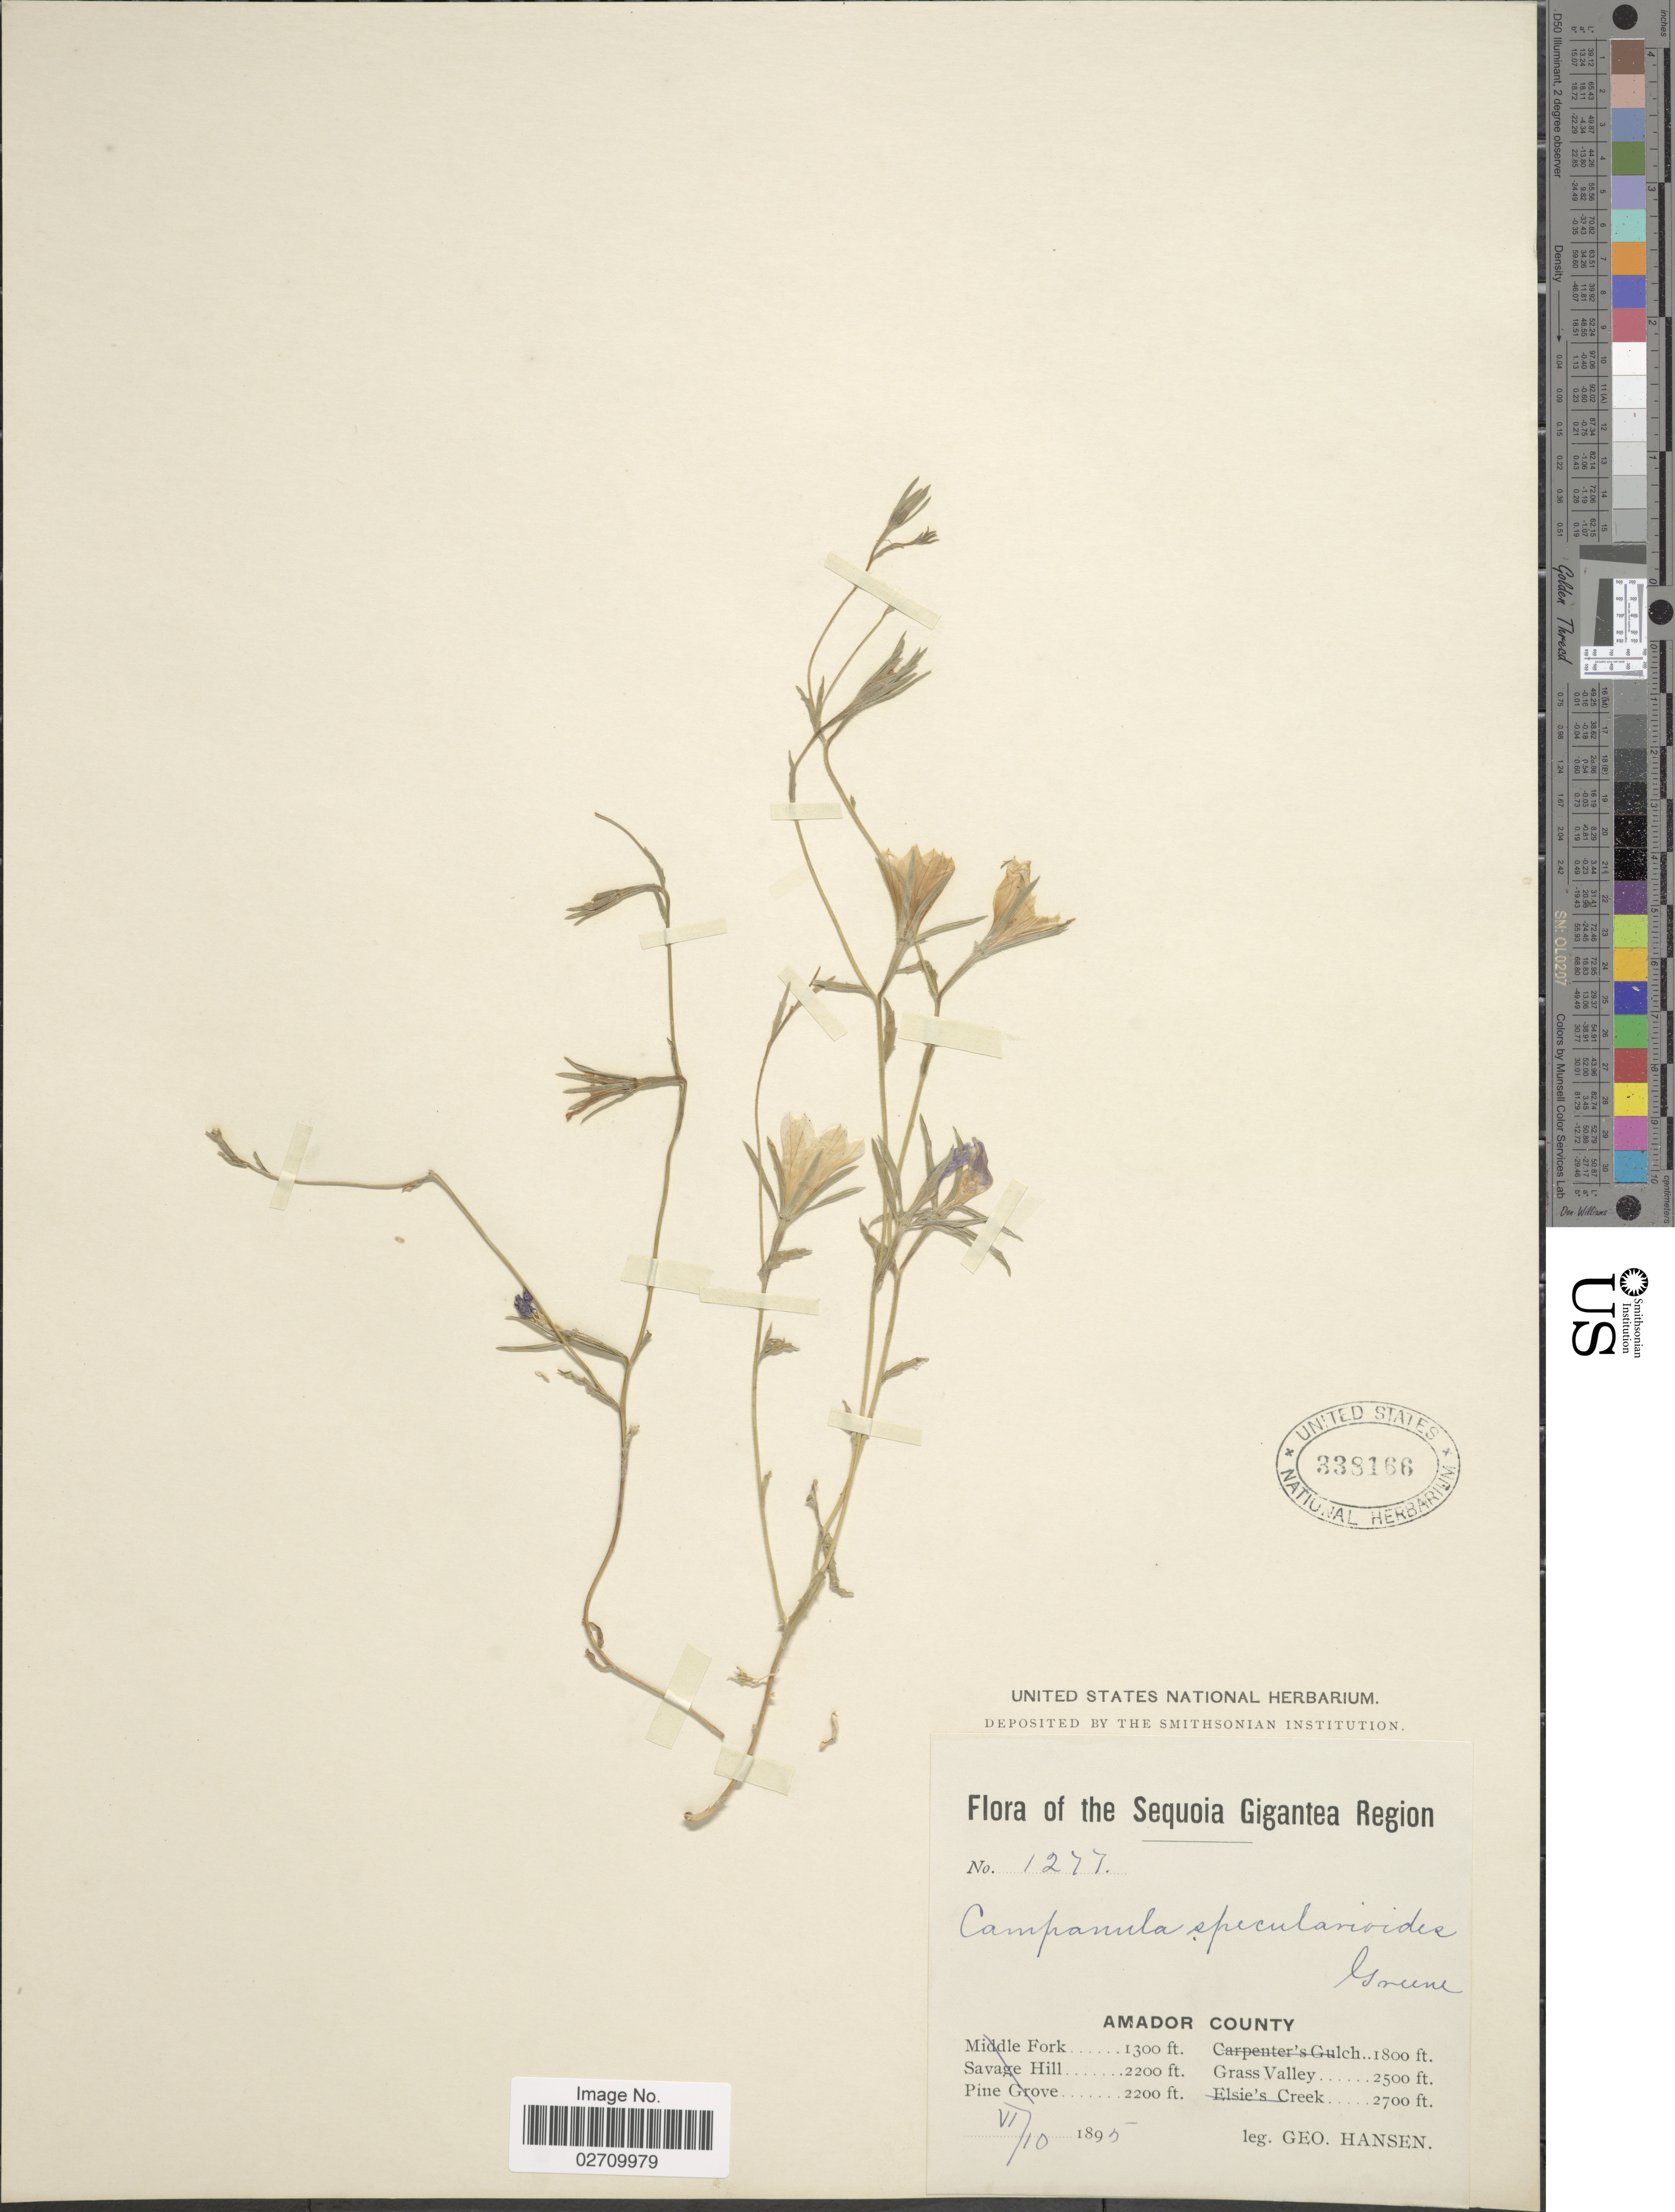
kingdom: Plantae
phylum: Tracheophyta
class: Magnoliopsida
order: Asterales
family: Campanulaceae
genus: Githopsis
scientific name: Githopsis specularioides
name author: Nutt.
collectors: G. Hansen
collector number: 1277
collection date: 1895-06-10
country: United States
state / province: California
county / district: Amador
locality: Sequoia Gigantea Region. Amador County. Grass Valley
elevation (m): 762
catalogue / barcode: US 338166